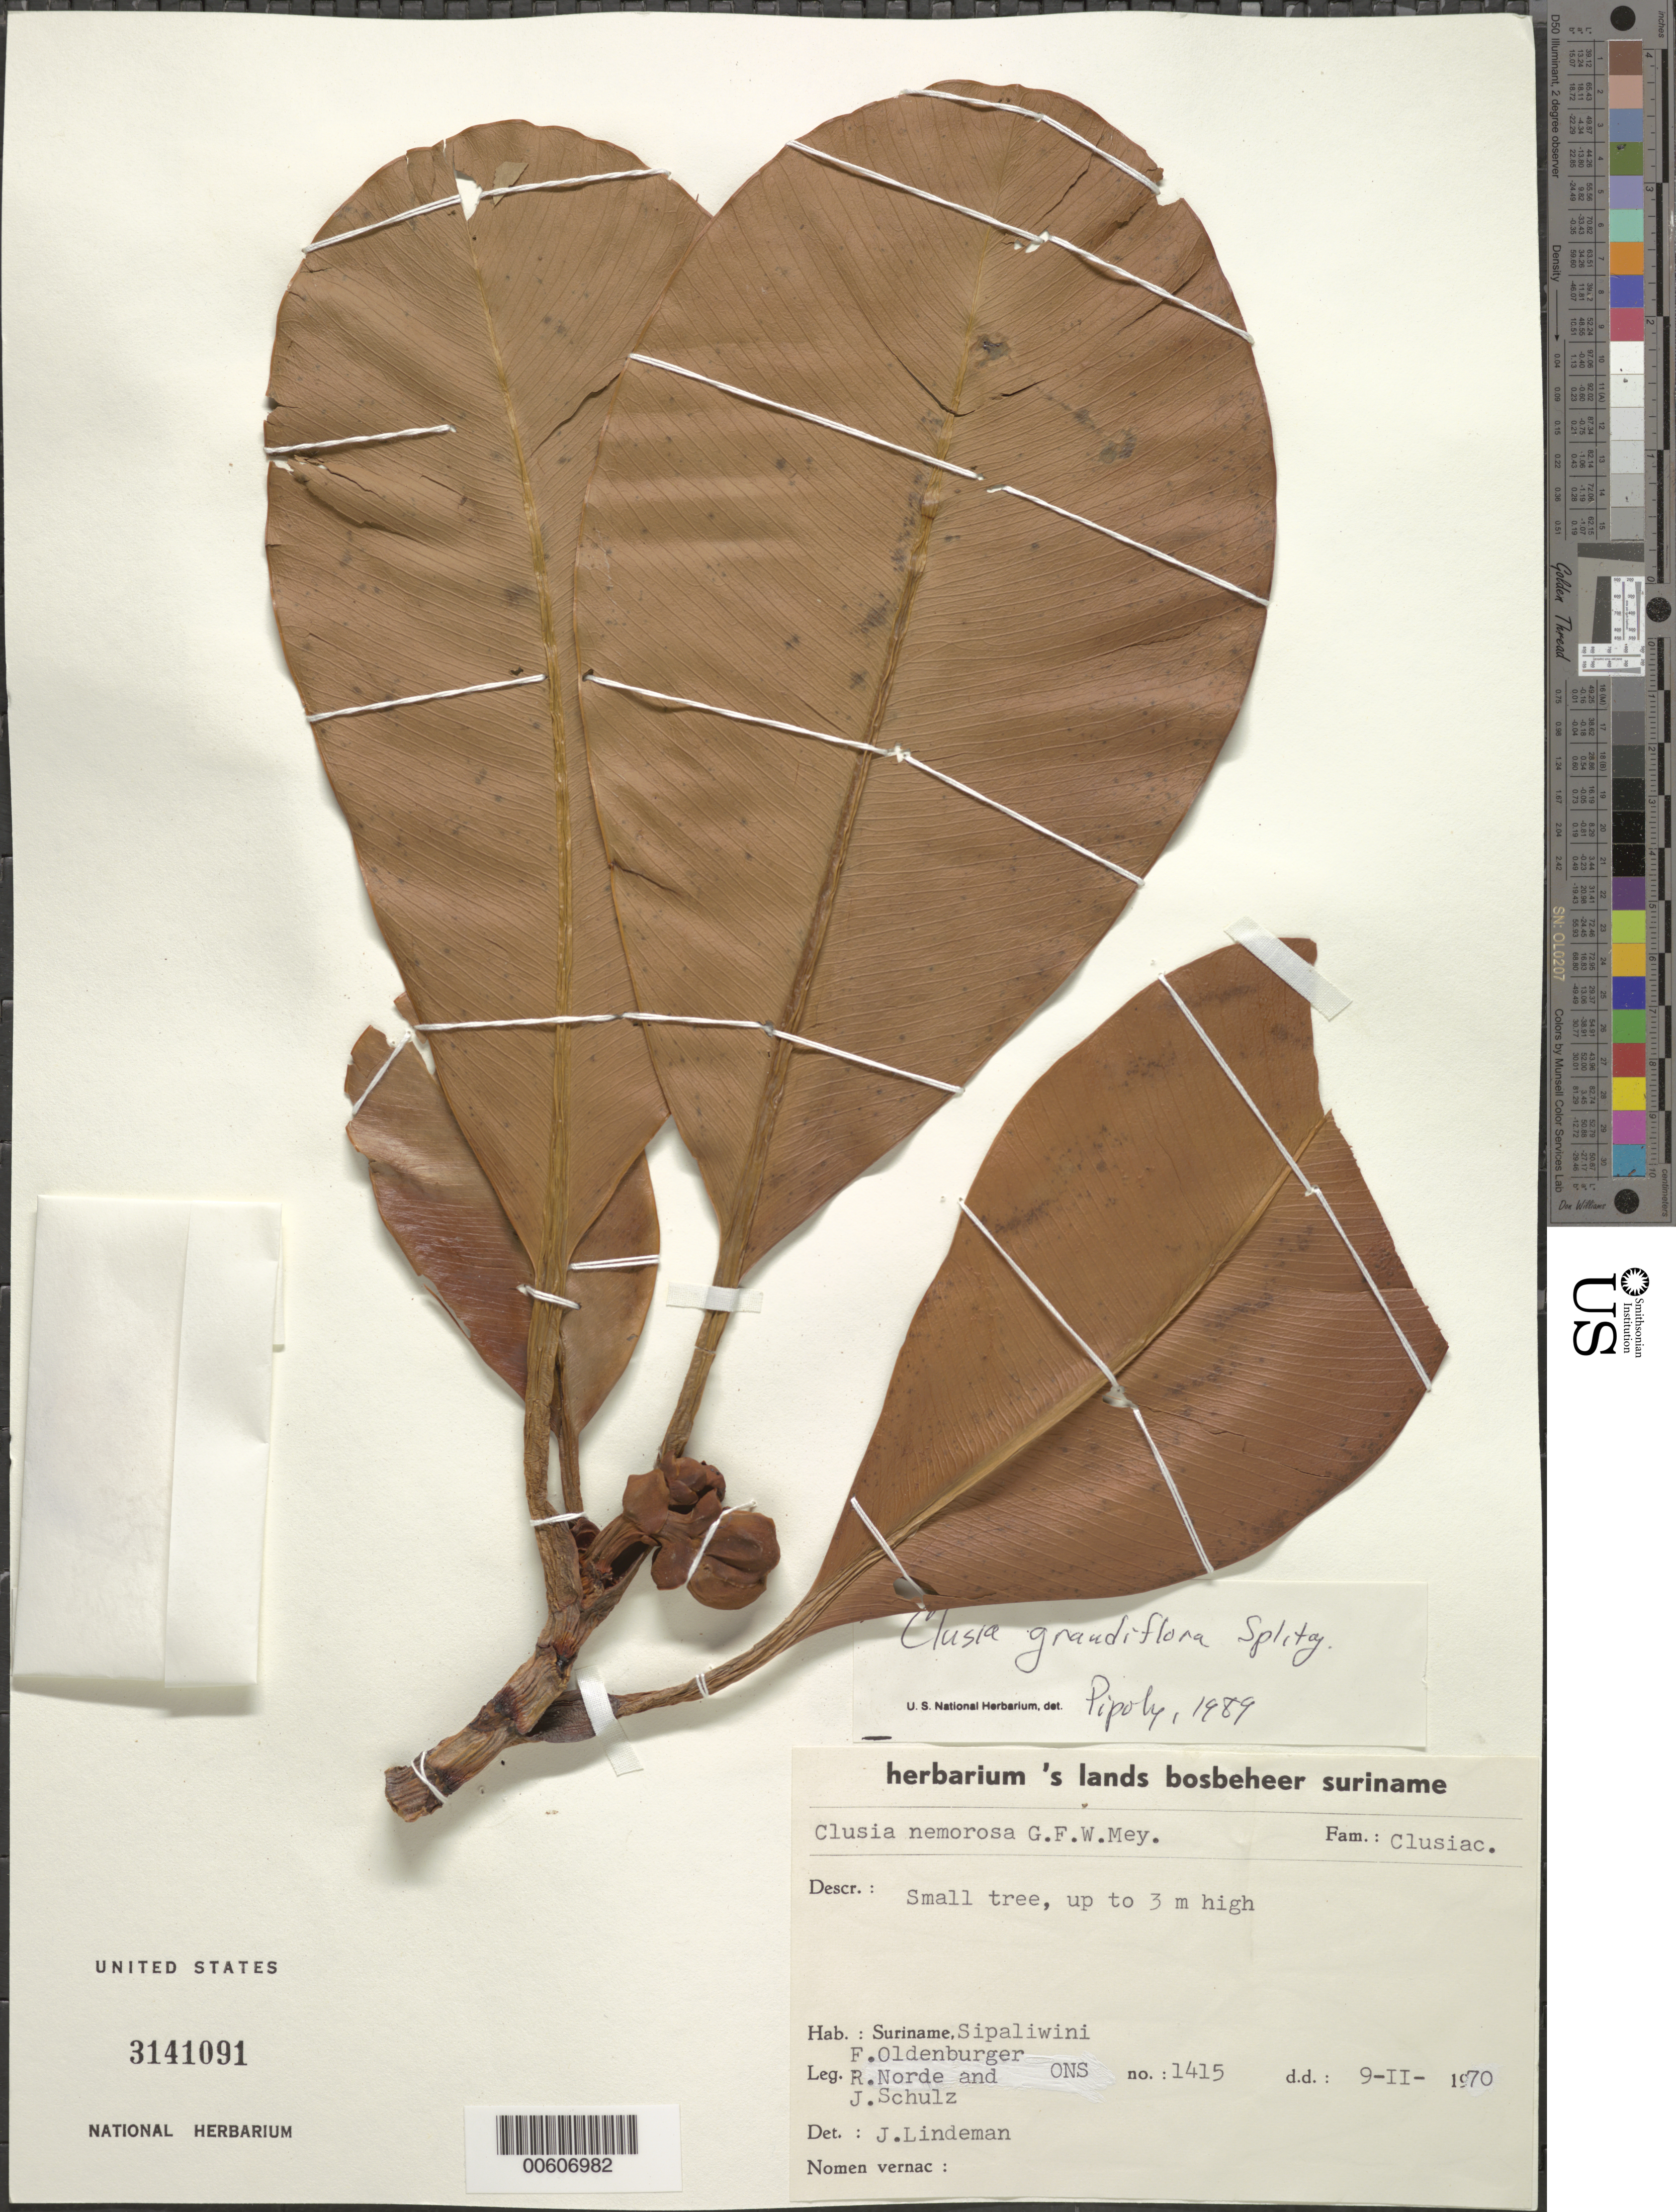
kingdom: Plantae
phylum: Tracheophyta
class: Magnoliopsida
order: Malpighiales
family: Clusiaceae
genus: Clusia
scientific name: Clusia grandiflora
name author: Splitg.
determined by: Pipoly, J. J., III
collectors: F. Oldenburger, R. Norde & J. P. Schulz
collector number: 1415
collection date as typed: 9-Feb-70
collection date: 1970-02-09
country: Suriname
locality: Sipaliwini Savanna, Brazilian frontier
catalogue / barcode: US 3141091